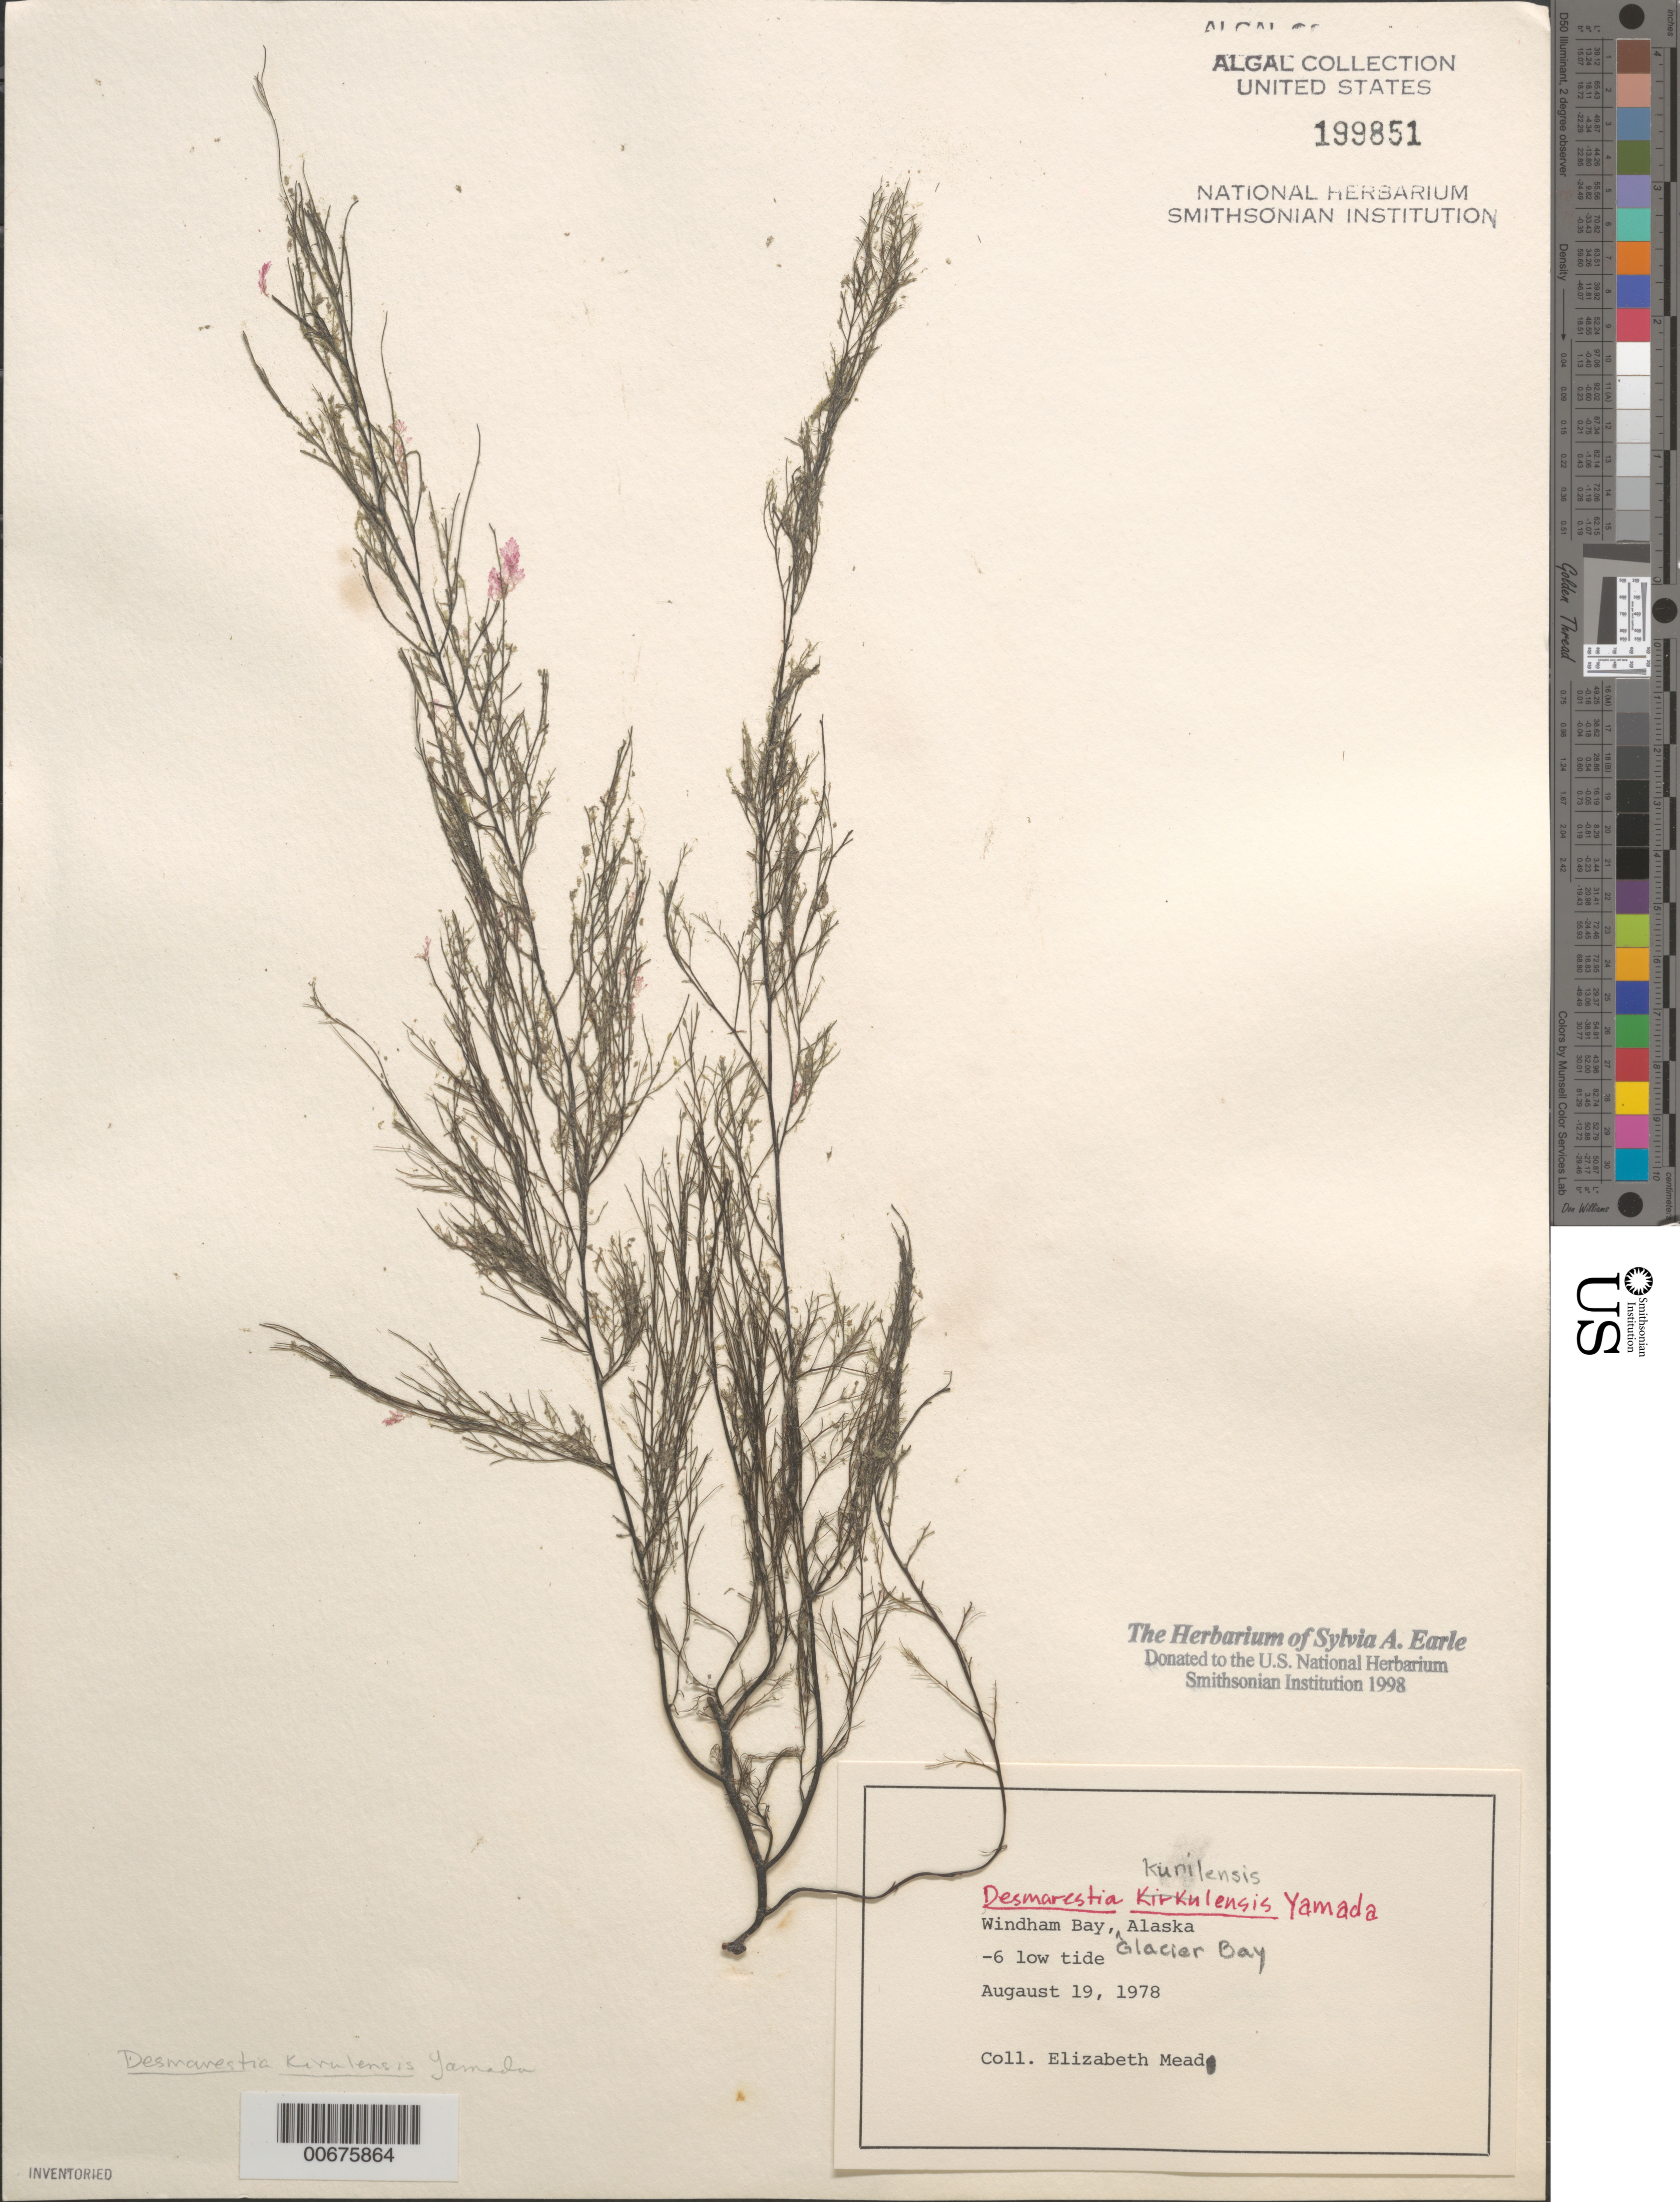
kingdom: Chromista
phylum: Ochrophyta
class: Phaeophyceae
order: Desmarestiales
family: Desmarestiaceae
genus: Desmarestia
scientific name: Desmarestia kurilensis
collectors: Mead. E.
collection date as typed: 19 Aug 1978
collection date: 1978-08-19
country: United States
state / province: Alaska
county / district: Skagway-Yakutat-Angoon Division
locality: Windham Bay, Glacier Bay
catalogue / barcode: US 199851